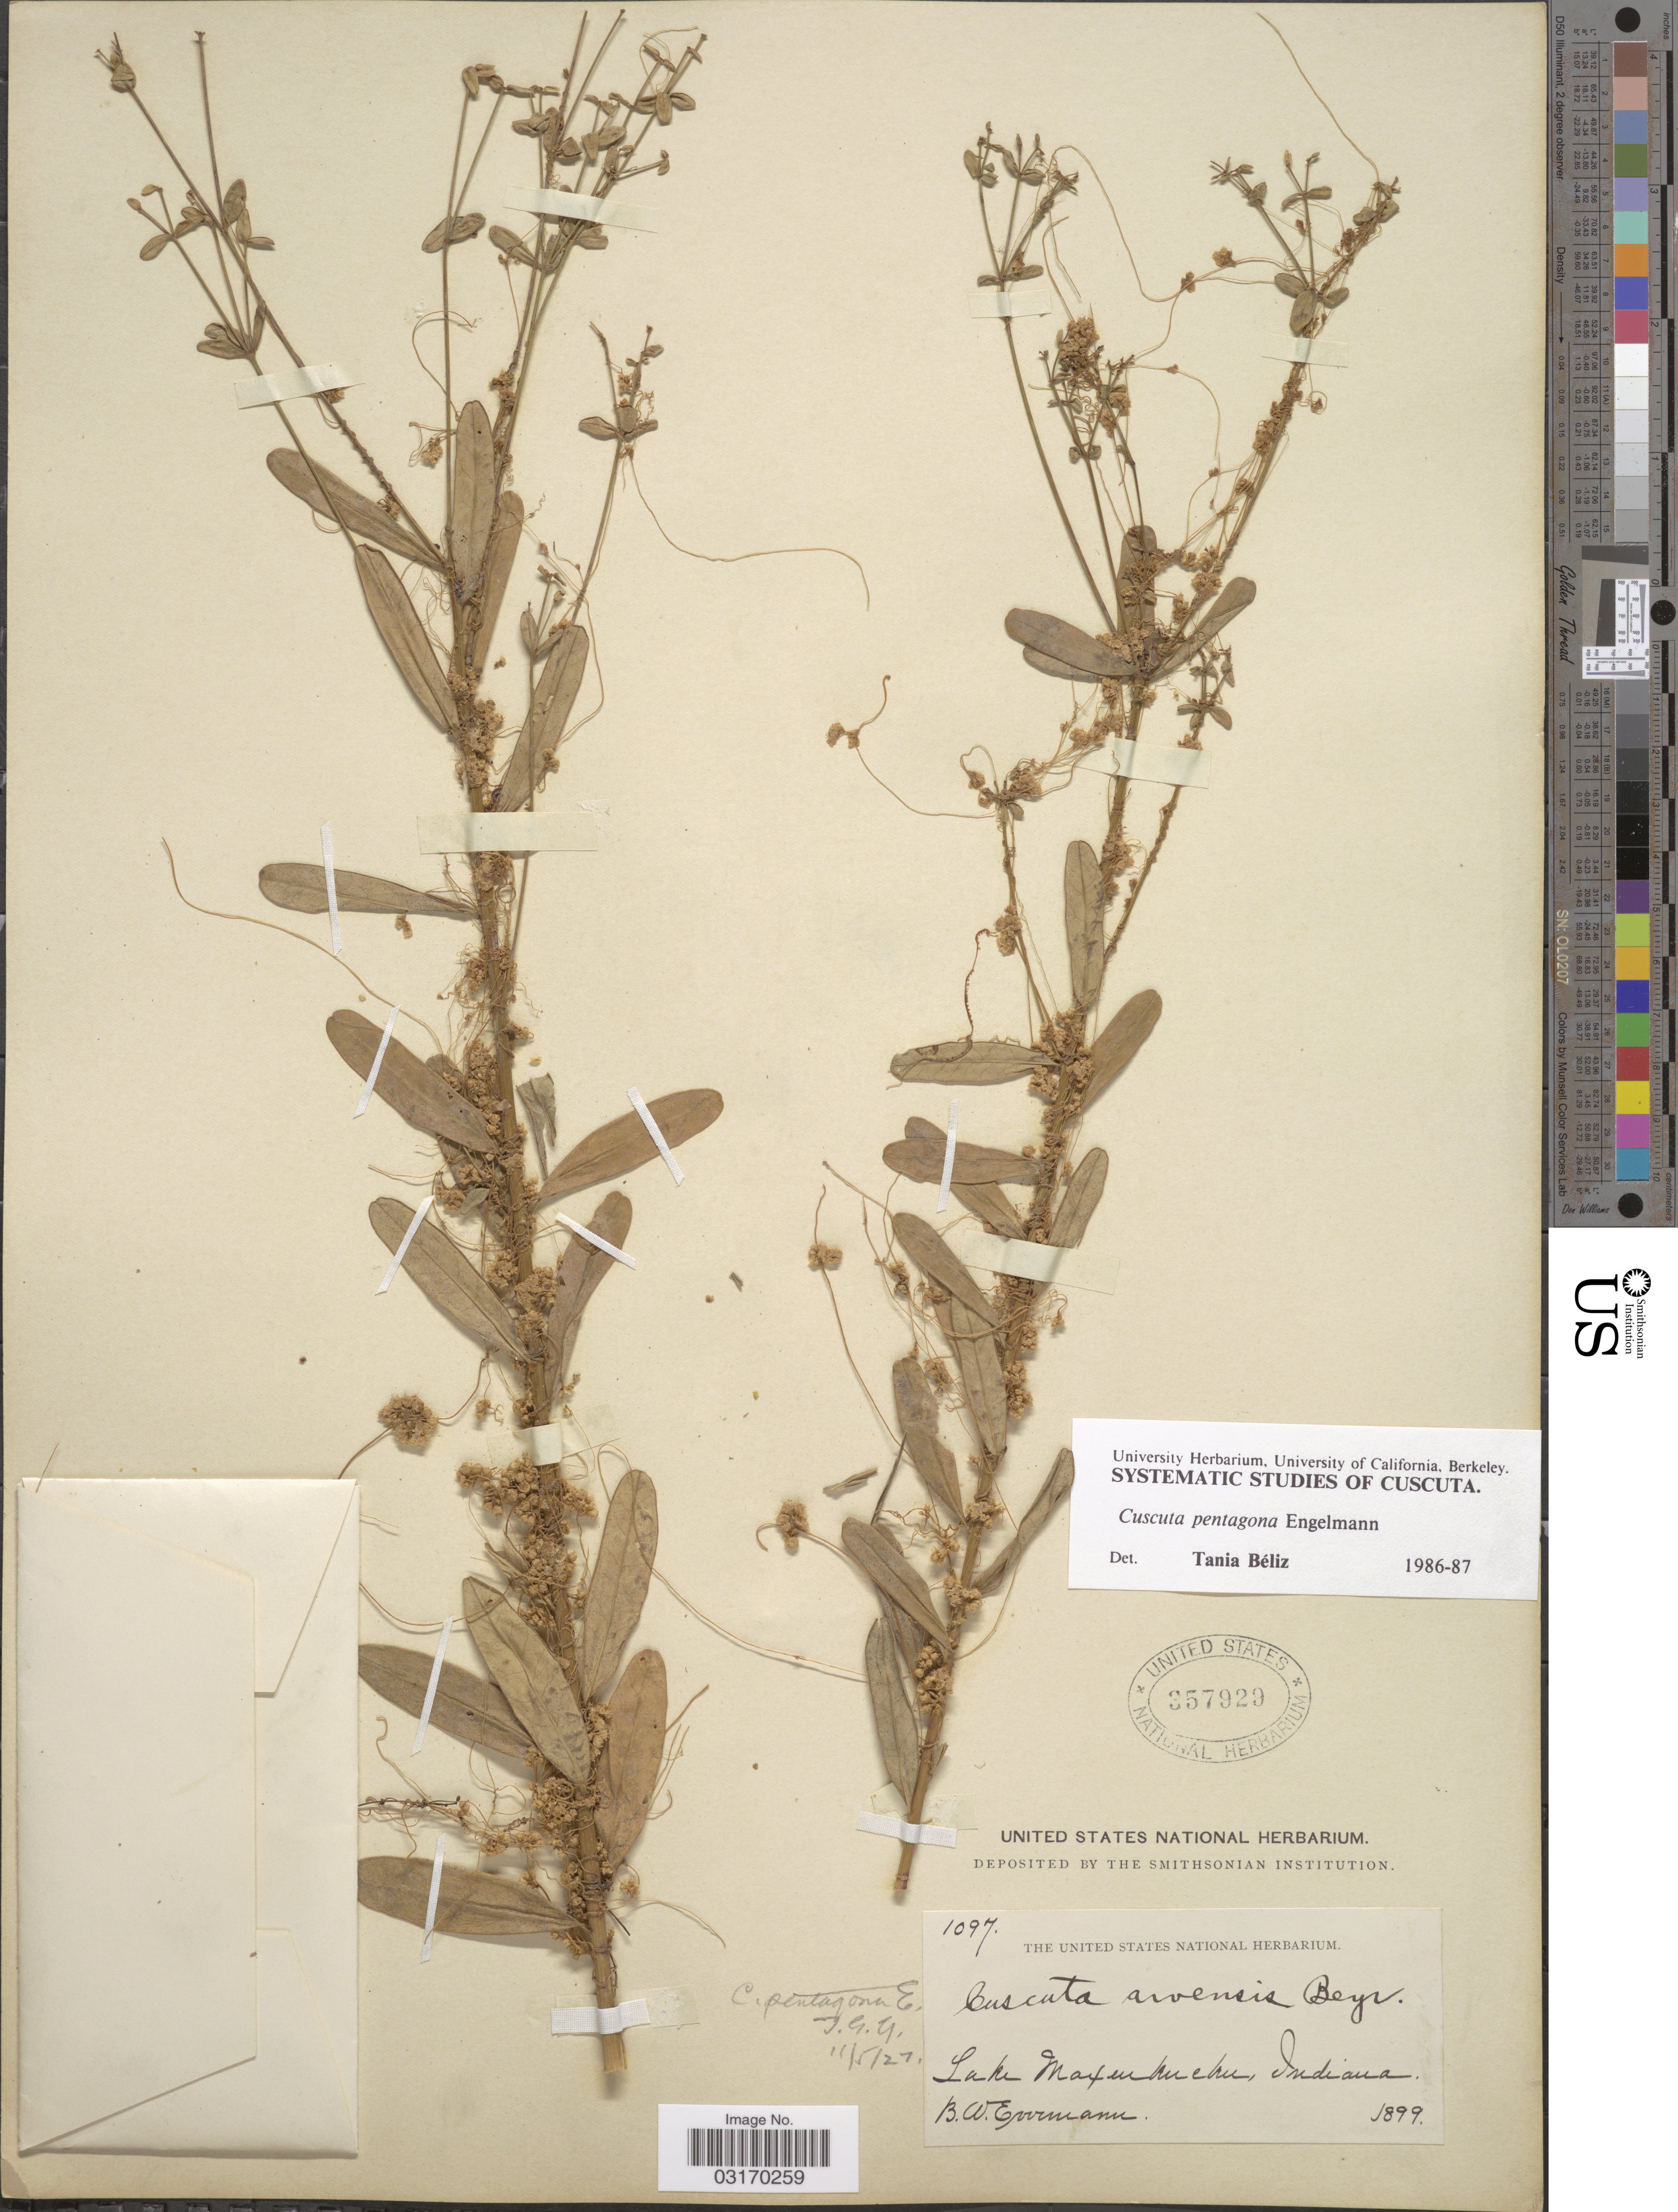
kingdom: Plantae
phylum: Tracheophyta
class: Magnoliopsida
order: Solanales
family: Convolvulaceae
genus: Cuscuta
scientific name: Cuscuta pentagona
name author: Engelm.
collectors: B. W. Evermann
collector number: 1097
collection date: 1899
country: United States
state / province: Indiana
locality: Lake Maxinkuckee.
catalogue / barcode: US 357929